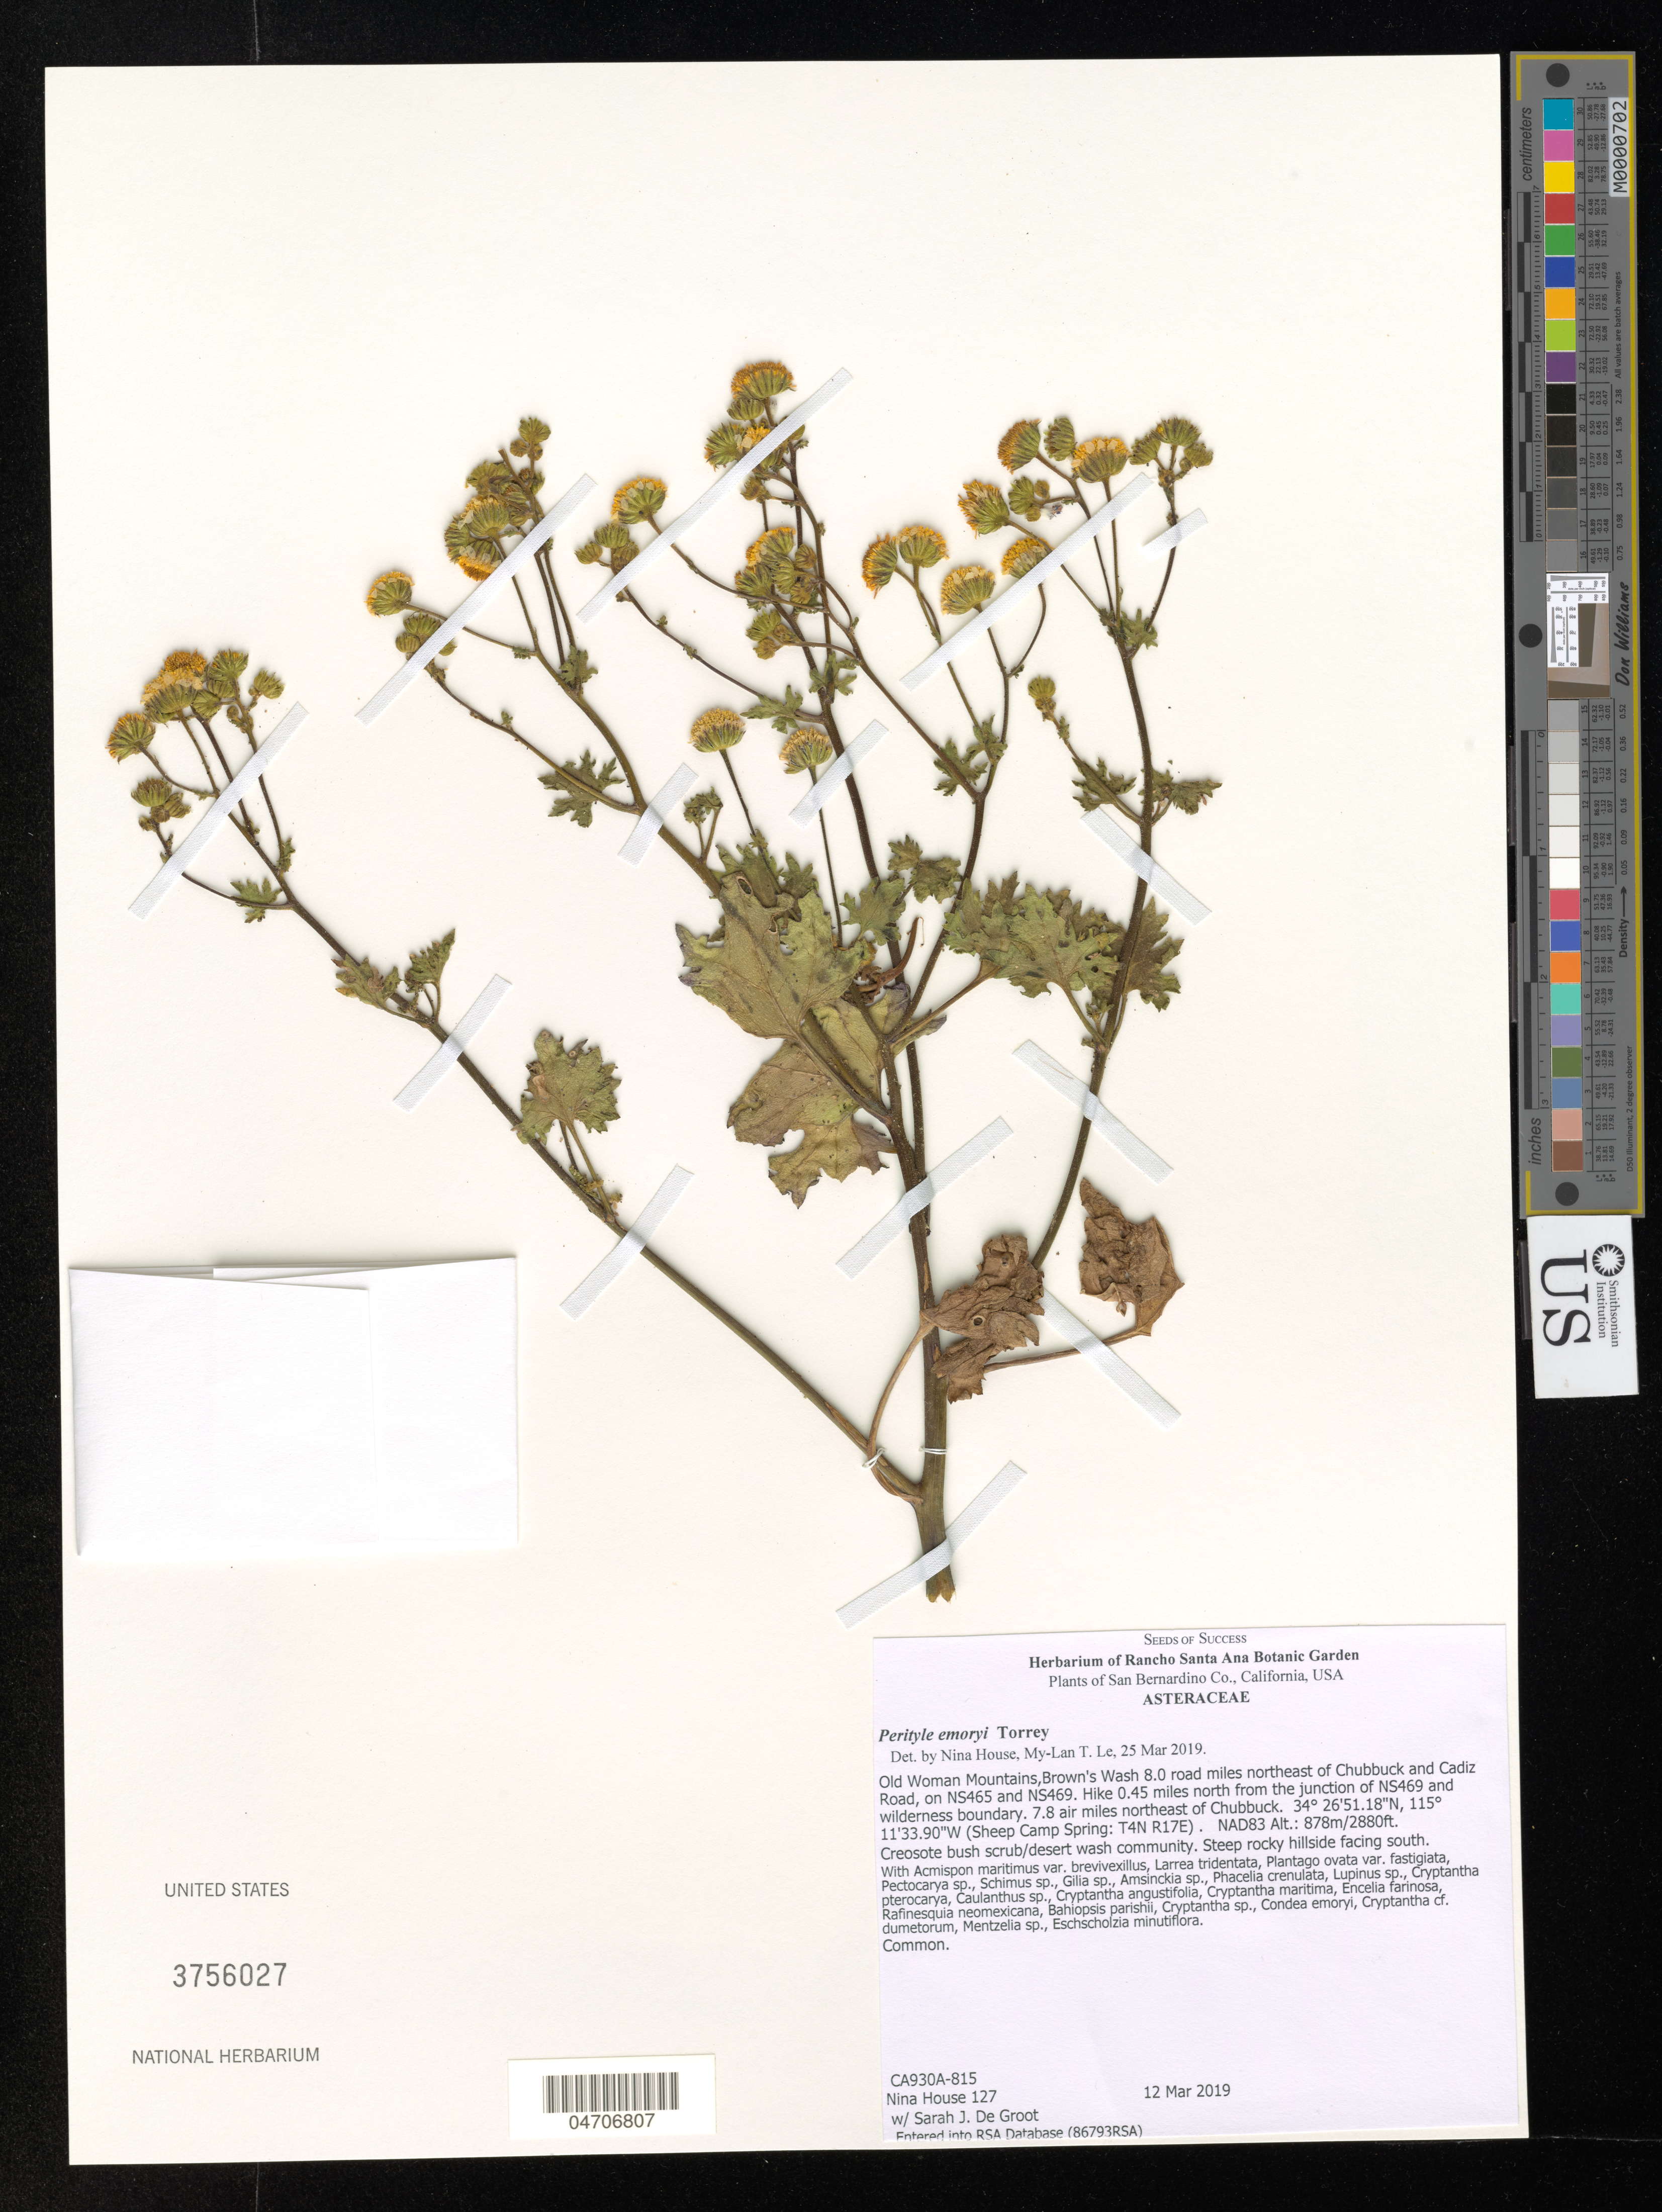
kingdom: Plantae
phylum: Tracheophyta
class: Magnoliopsida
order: Asterales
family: Asteraceae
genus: Perityle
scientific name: Perityle emoryi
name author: Torr. in Emory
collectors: N. House & S. De Groot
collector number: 127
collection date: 2019-03-12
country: United States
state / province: California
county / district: San Bernardino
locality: San Bernardino Co. Old Woman Mountains, Brown's Wash 8.0 road miles northeast of Chubbuck and Cadiz Road, on NS465 and NS469. Hike 0.45 miles north from the junction of NS469 and wilderness boundary. 7.8 air miles northeast of Chubbuck. (Sheep Camp Spring: T4N R17E). Steep rocky hillside facing south.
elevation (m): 878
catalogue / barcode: US 3756027